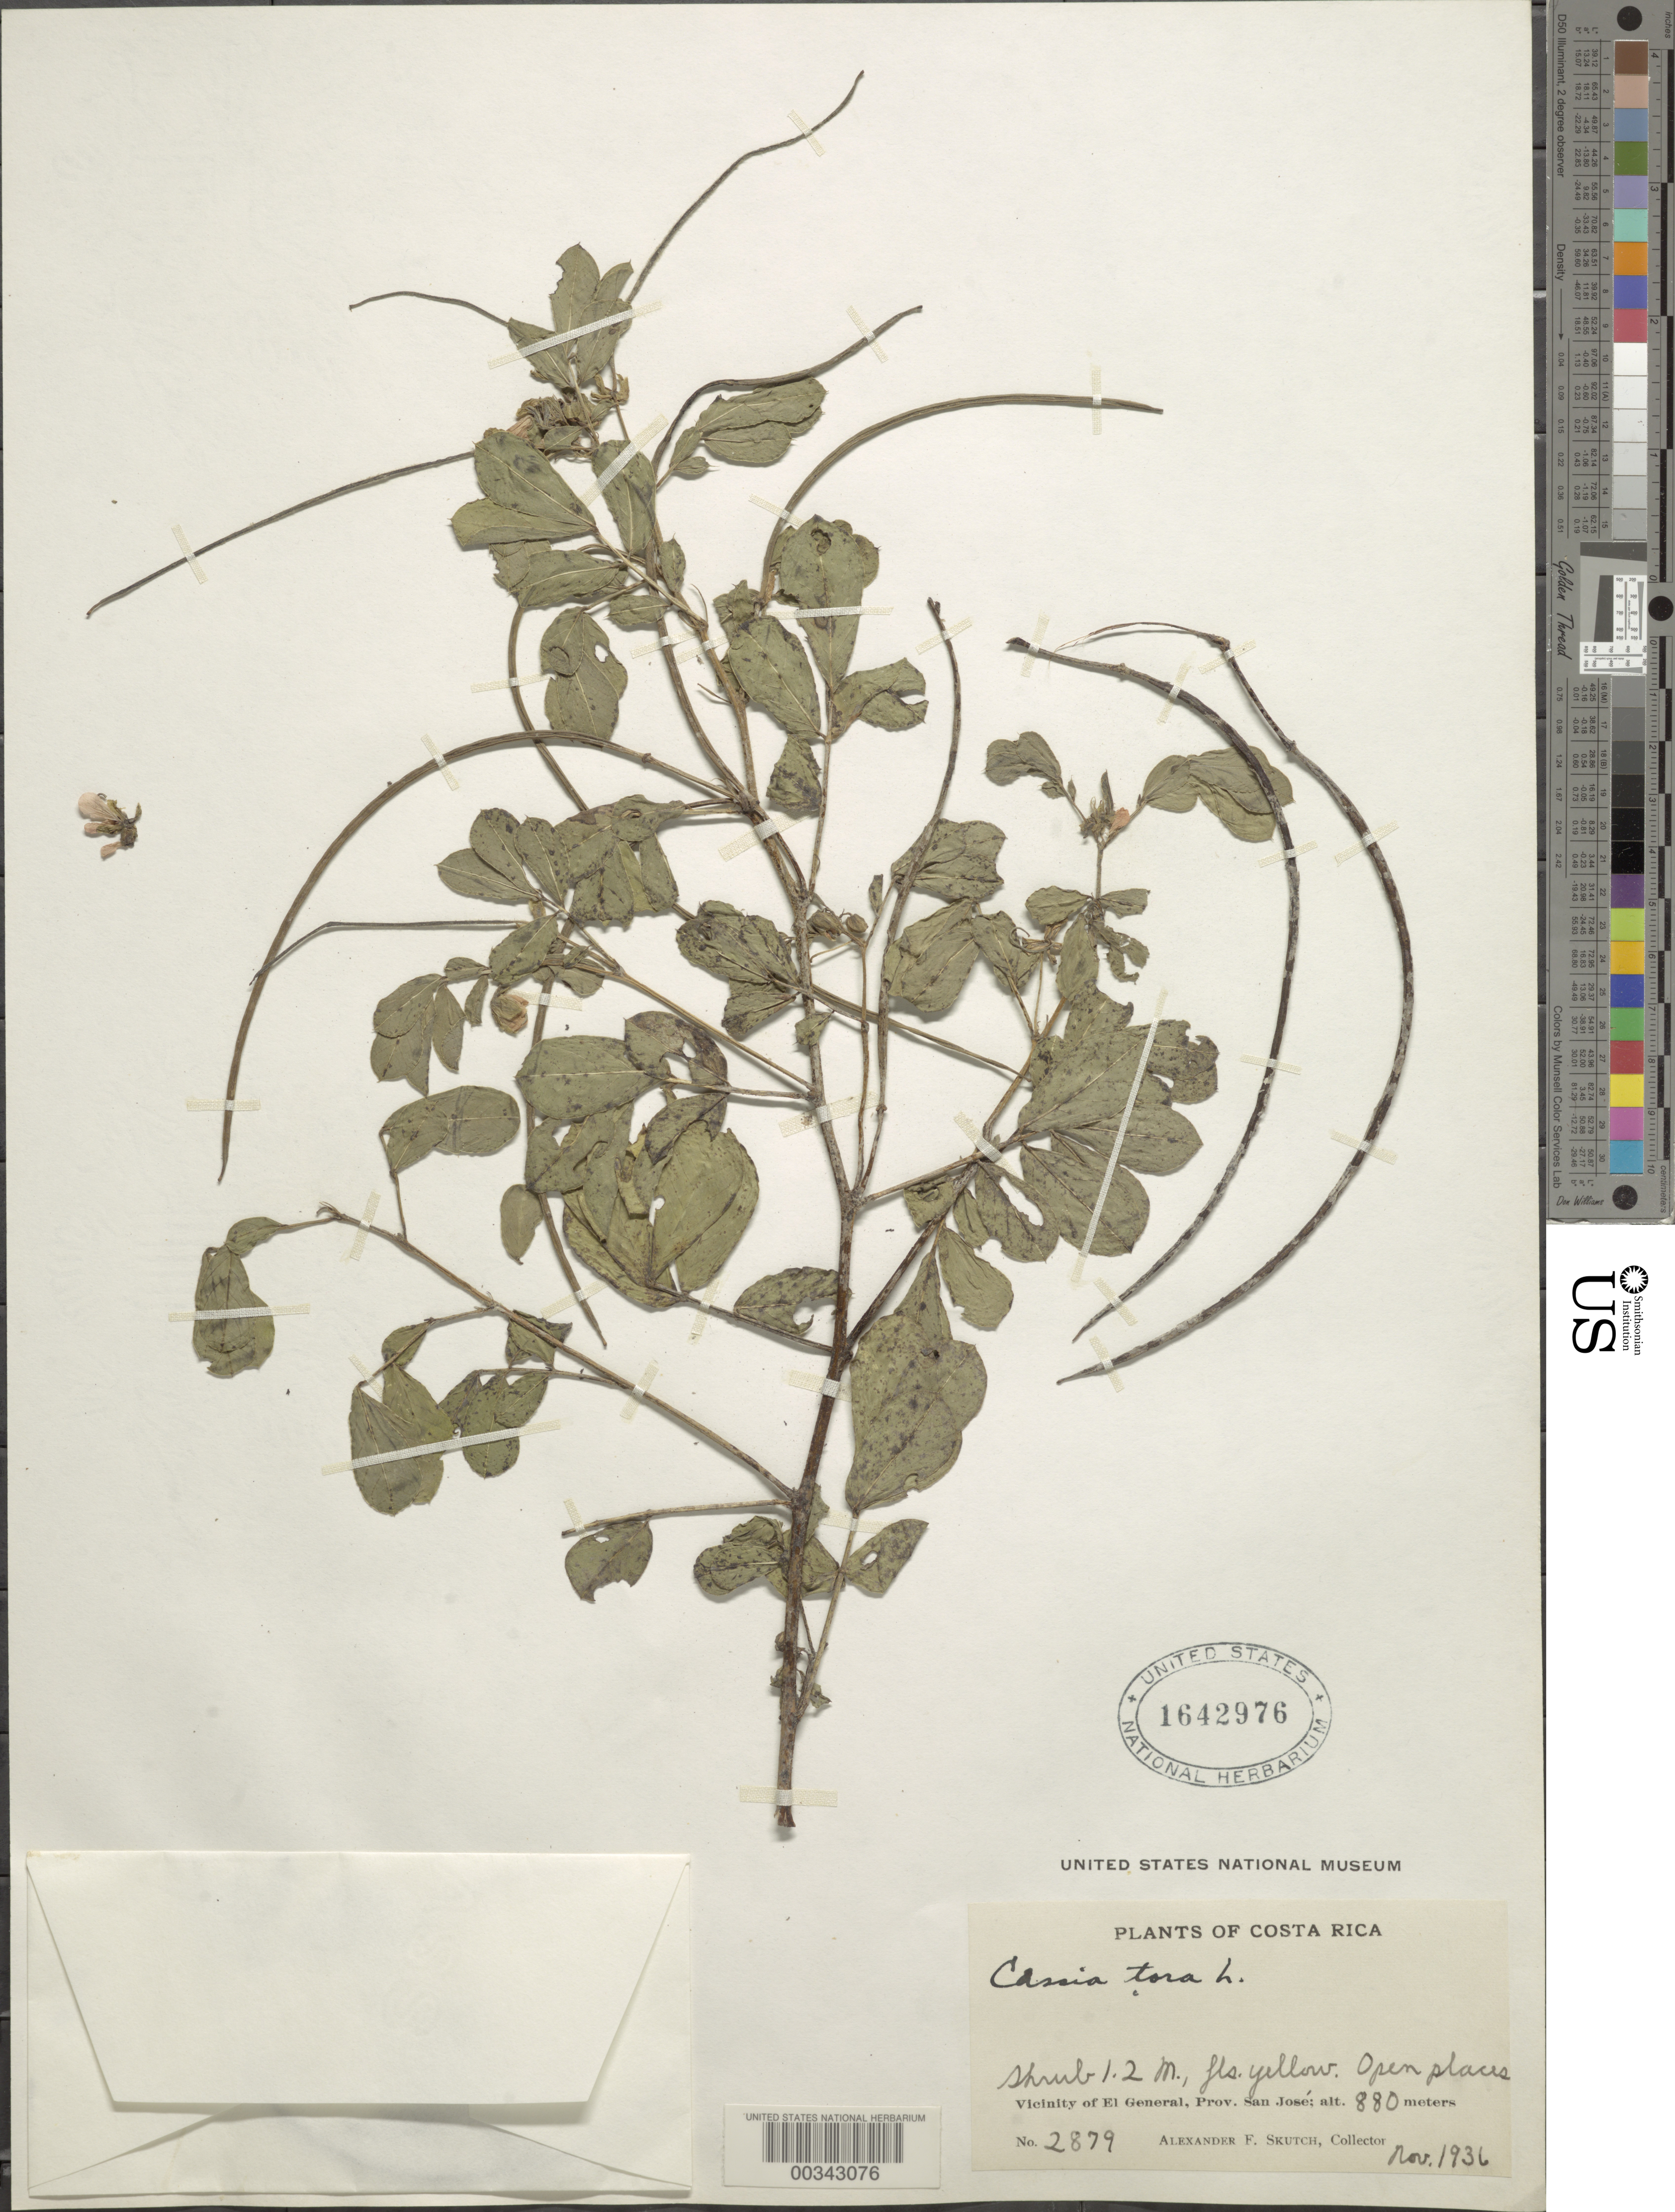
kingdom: Plantae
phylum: Tracheophyta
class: Magnoliopsida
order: Fabales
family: Fabaceae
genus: Senna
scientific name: Senna obtusifolia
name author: (L.) H.S. Irwin & Barneby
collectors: A. F. Skutch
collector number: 2879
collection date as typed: Nov 1936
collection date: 1936-11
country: Costa Rica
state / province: San José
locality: Vicinity of el general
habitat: Open places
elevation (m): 880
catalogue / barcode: US 1642976